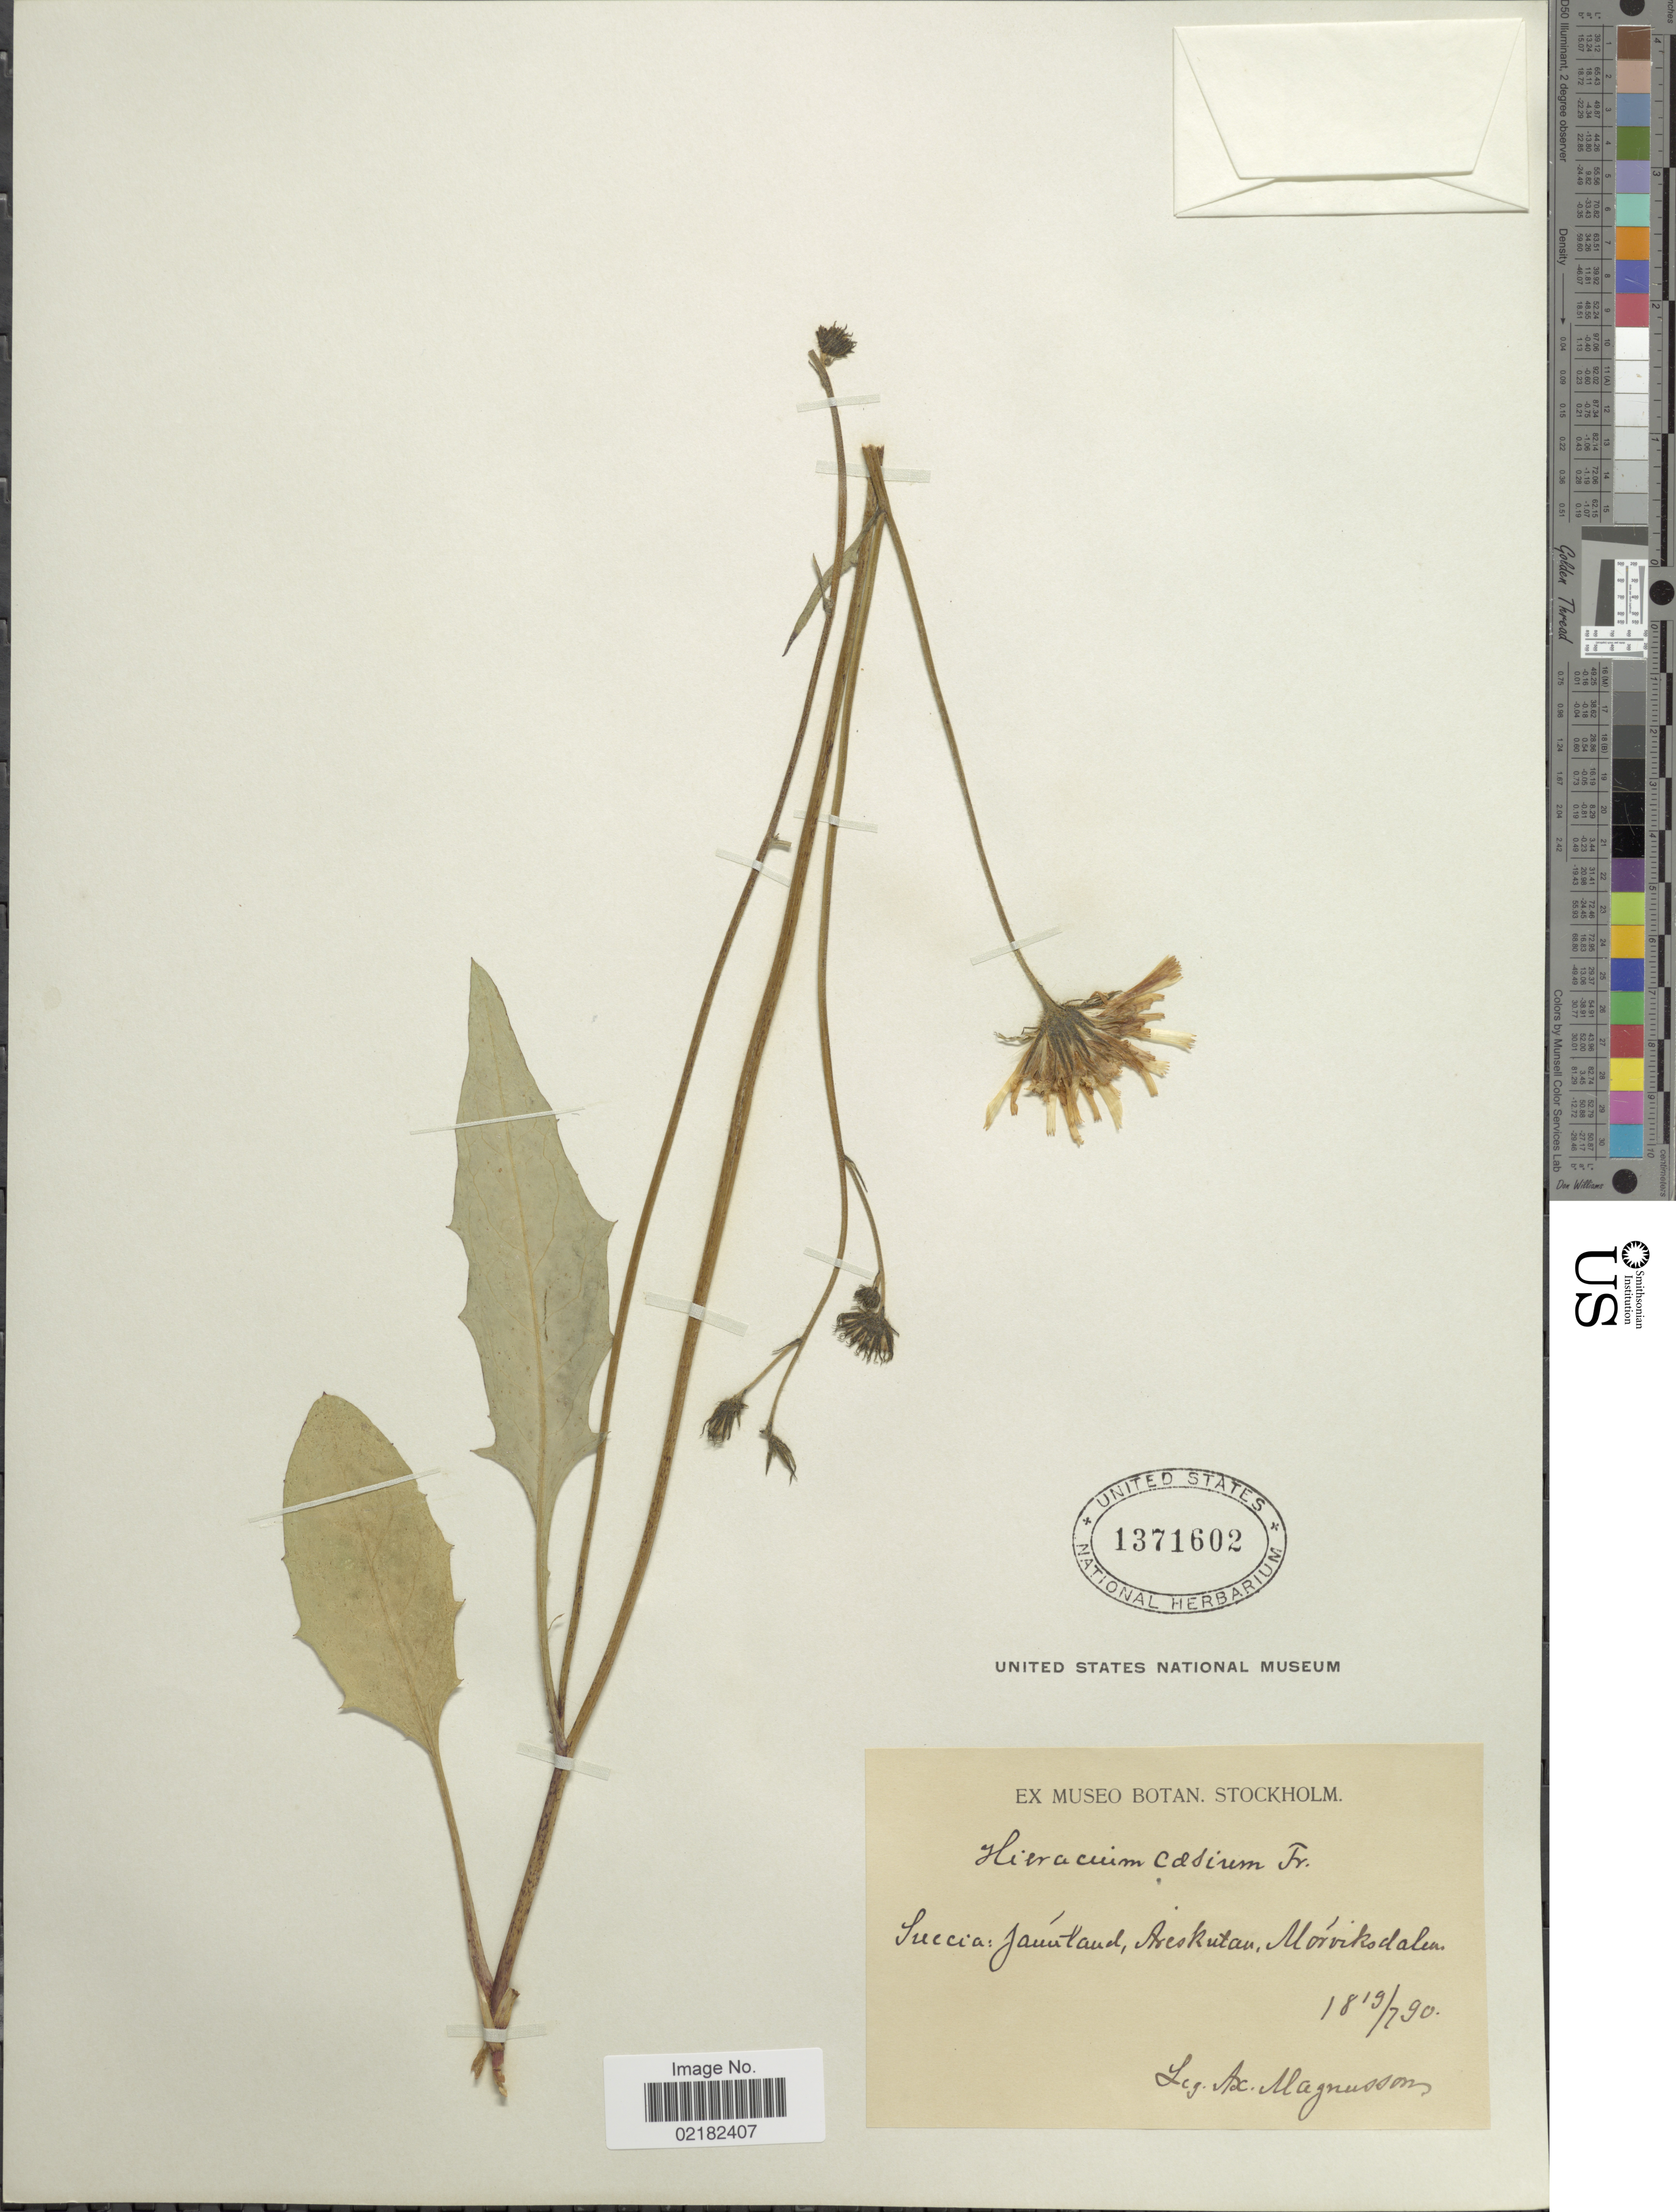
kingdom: Plantae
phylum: Tracheophyta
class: Magnoliopsida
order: Asterales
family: Asteraceae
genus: Hieracium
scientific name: Hieracium caesium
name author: (Fr.) Fr.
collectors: A. Magnusson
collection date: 1890-07-19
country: Sweden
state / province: Jämtland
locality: Åreskutan, Morviksdalen.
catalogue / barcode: US 1371602